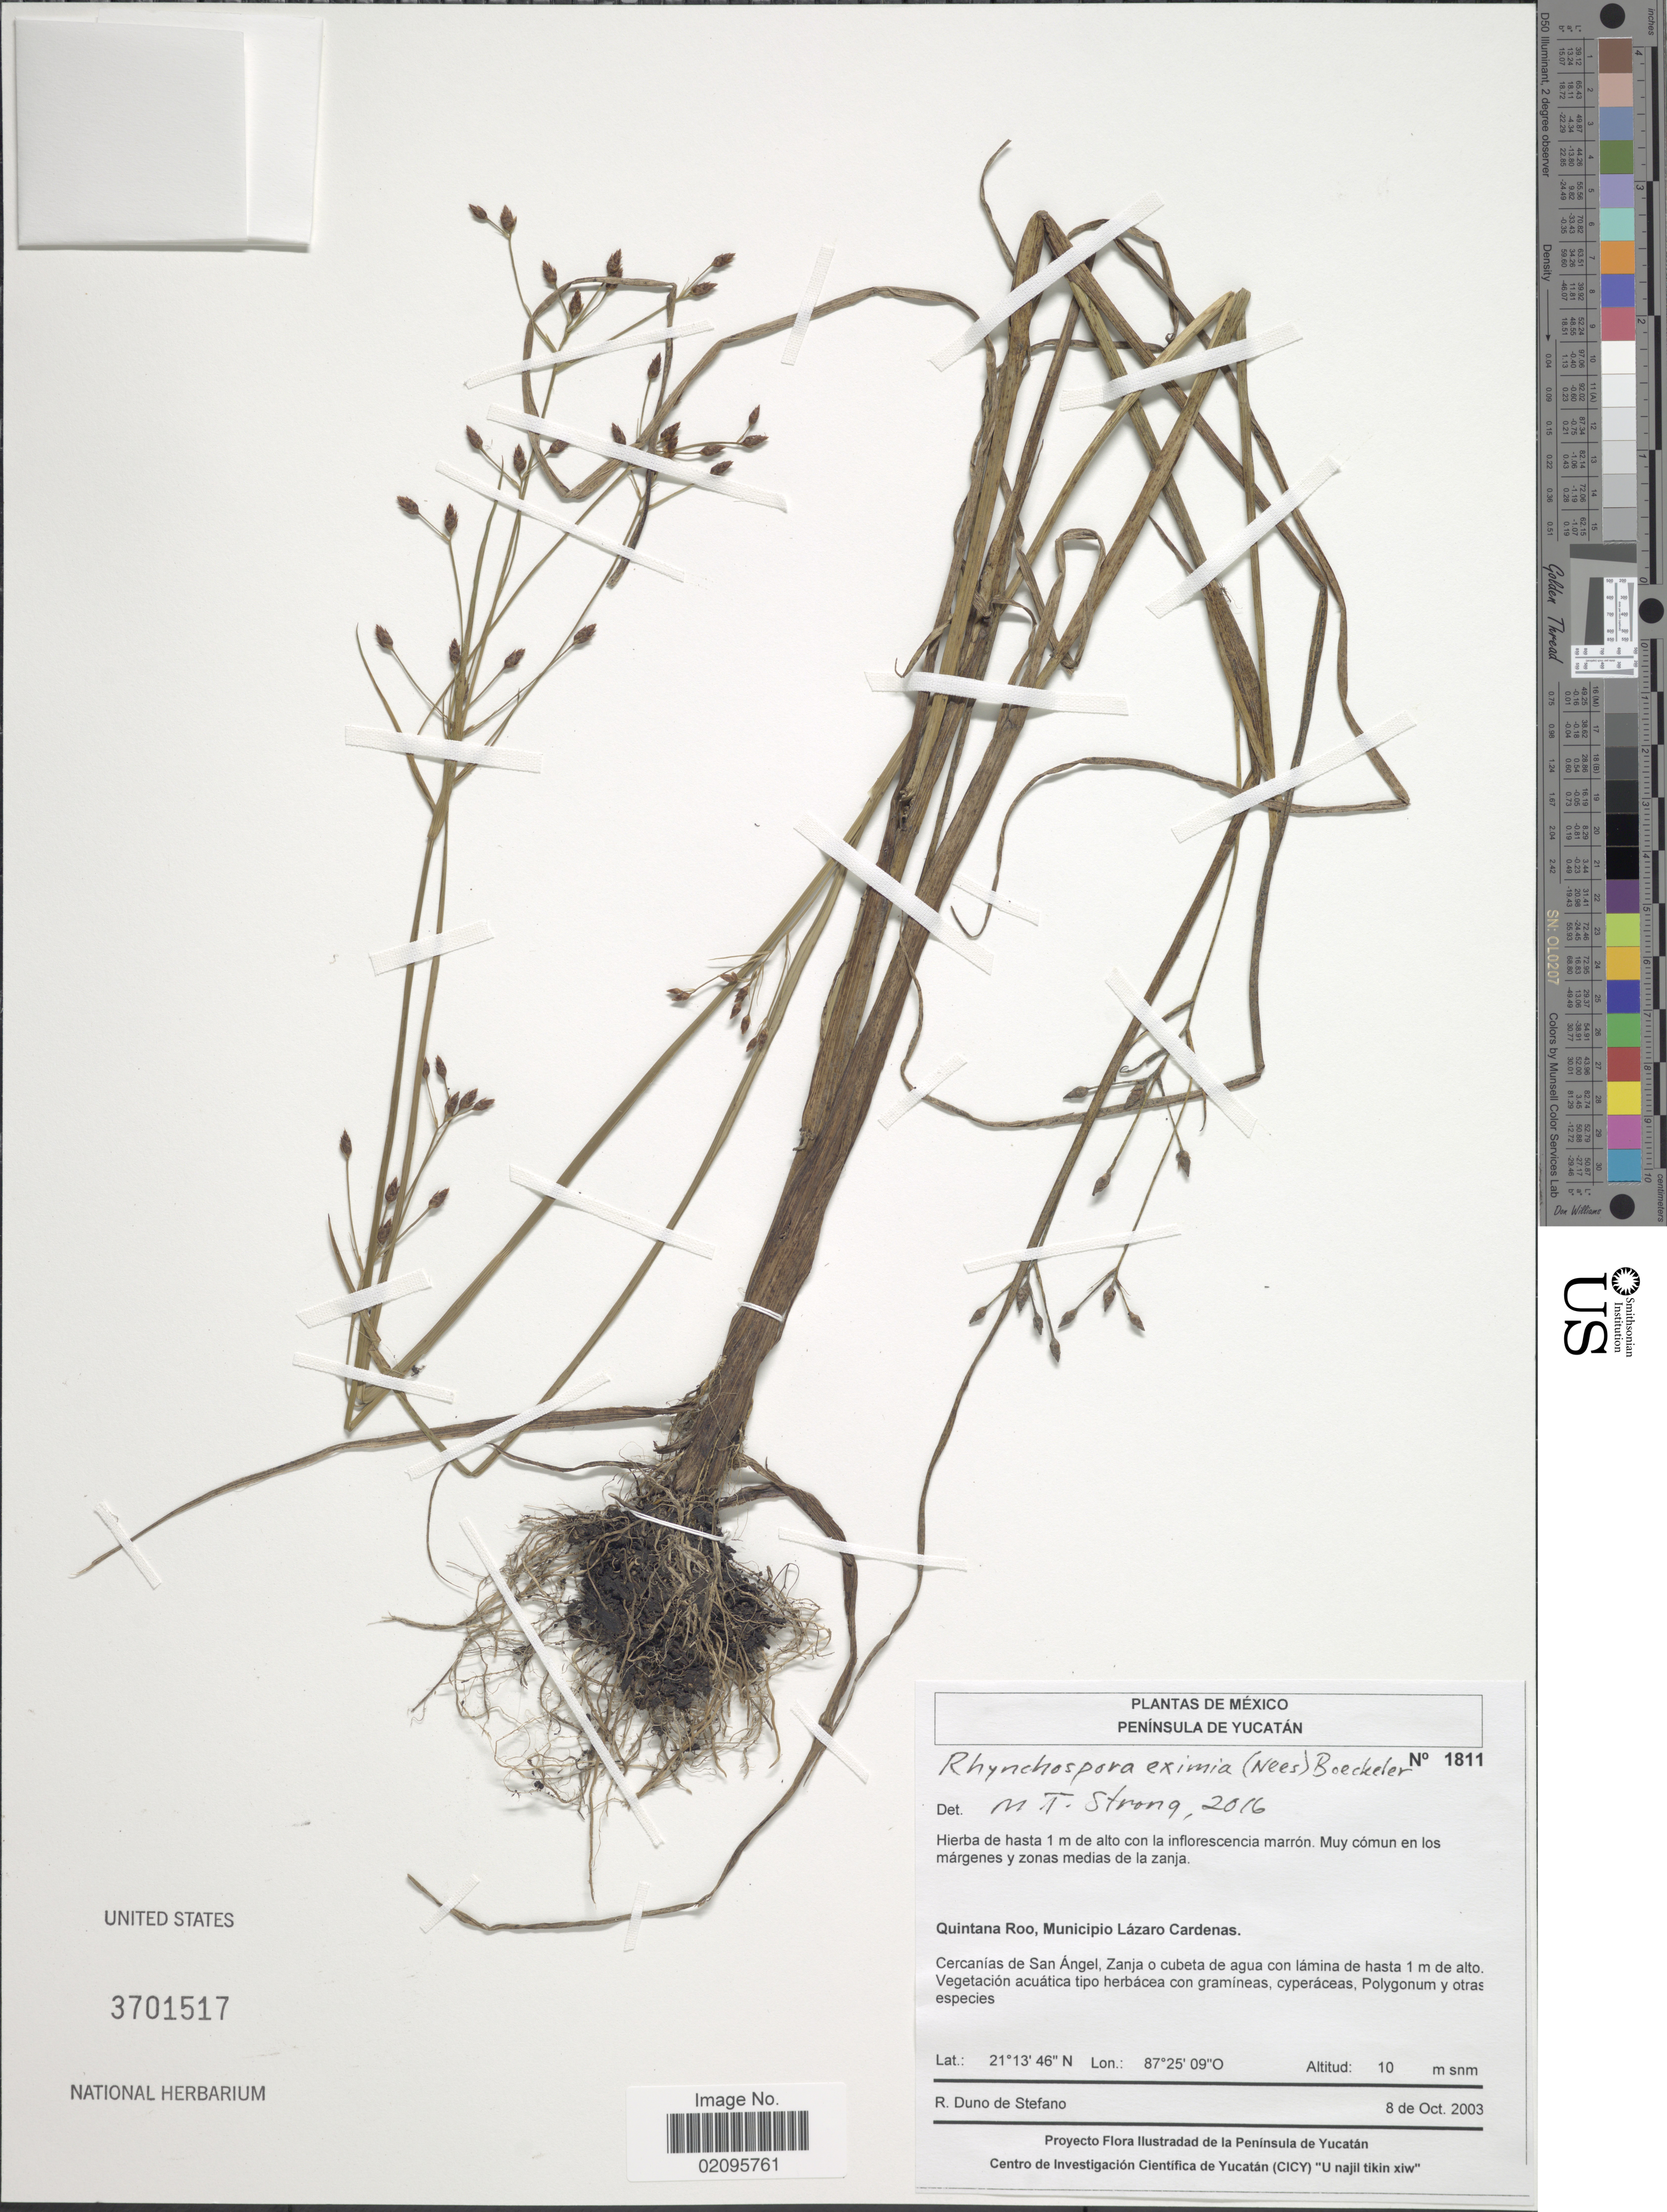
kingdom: Plantae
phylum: Tracheophyta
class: Liliopsida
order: Poales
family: Cyperaceae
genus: Rhynchospora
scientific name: Rhynchospora eximia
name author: (Nees) Boeckeler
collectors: R. Duno de Stefano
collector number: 1811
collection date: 2003-10-08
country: Mexico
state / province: Quintana Roo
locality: Peninsula de Yucatan, Municipio Lazaro Cardenas, Cercanias de San Angel, Zanja o cubeta de agua con lamina.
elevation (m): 10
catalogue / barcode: US 3701517